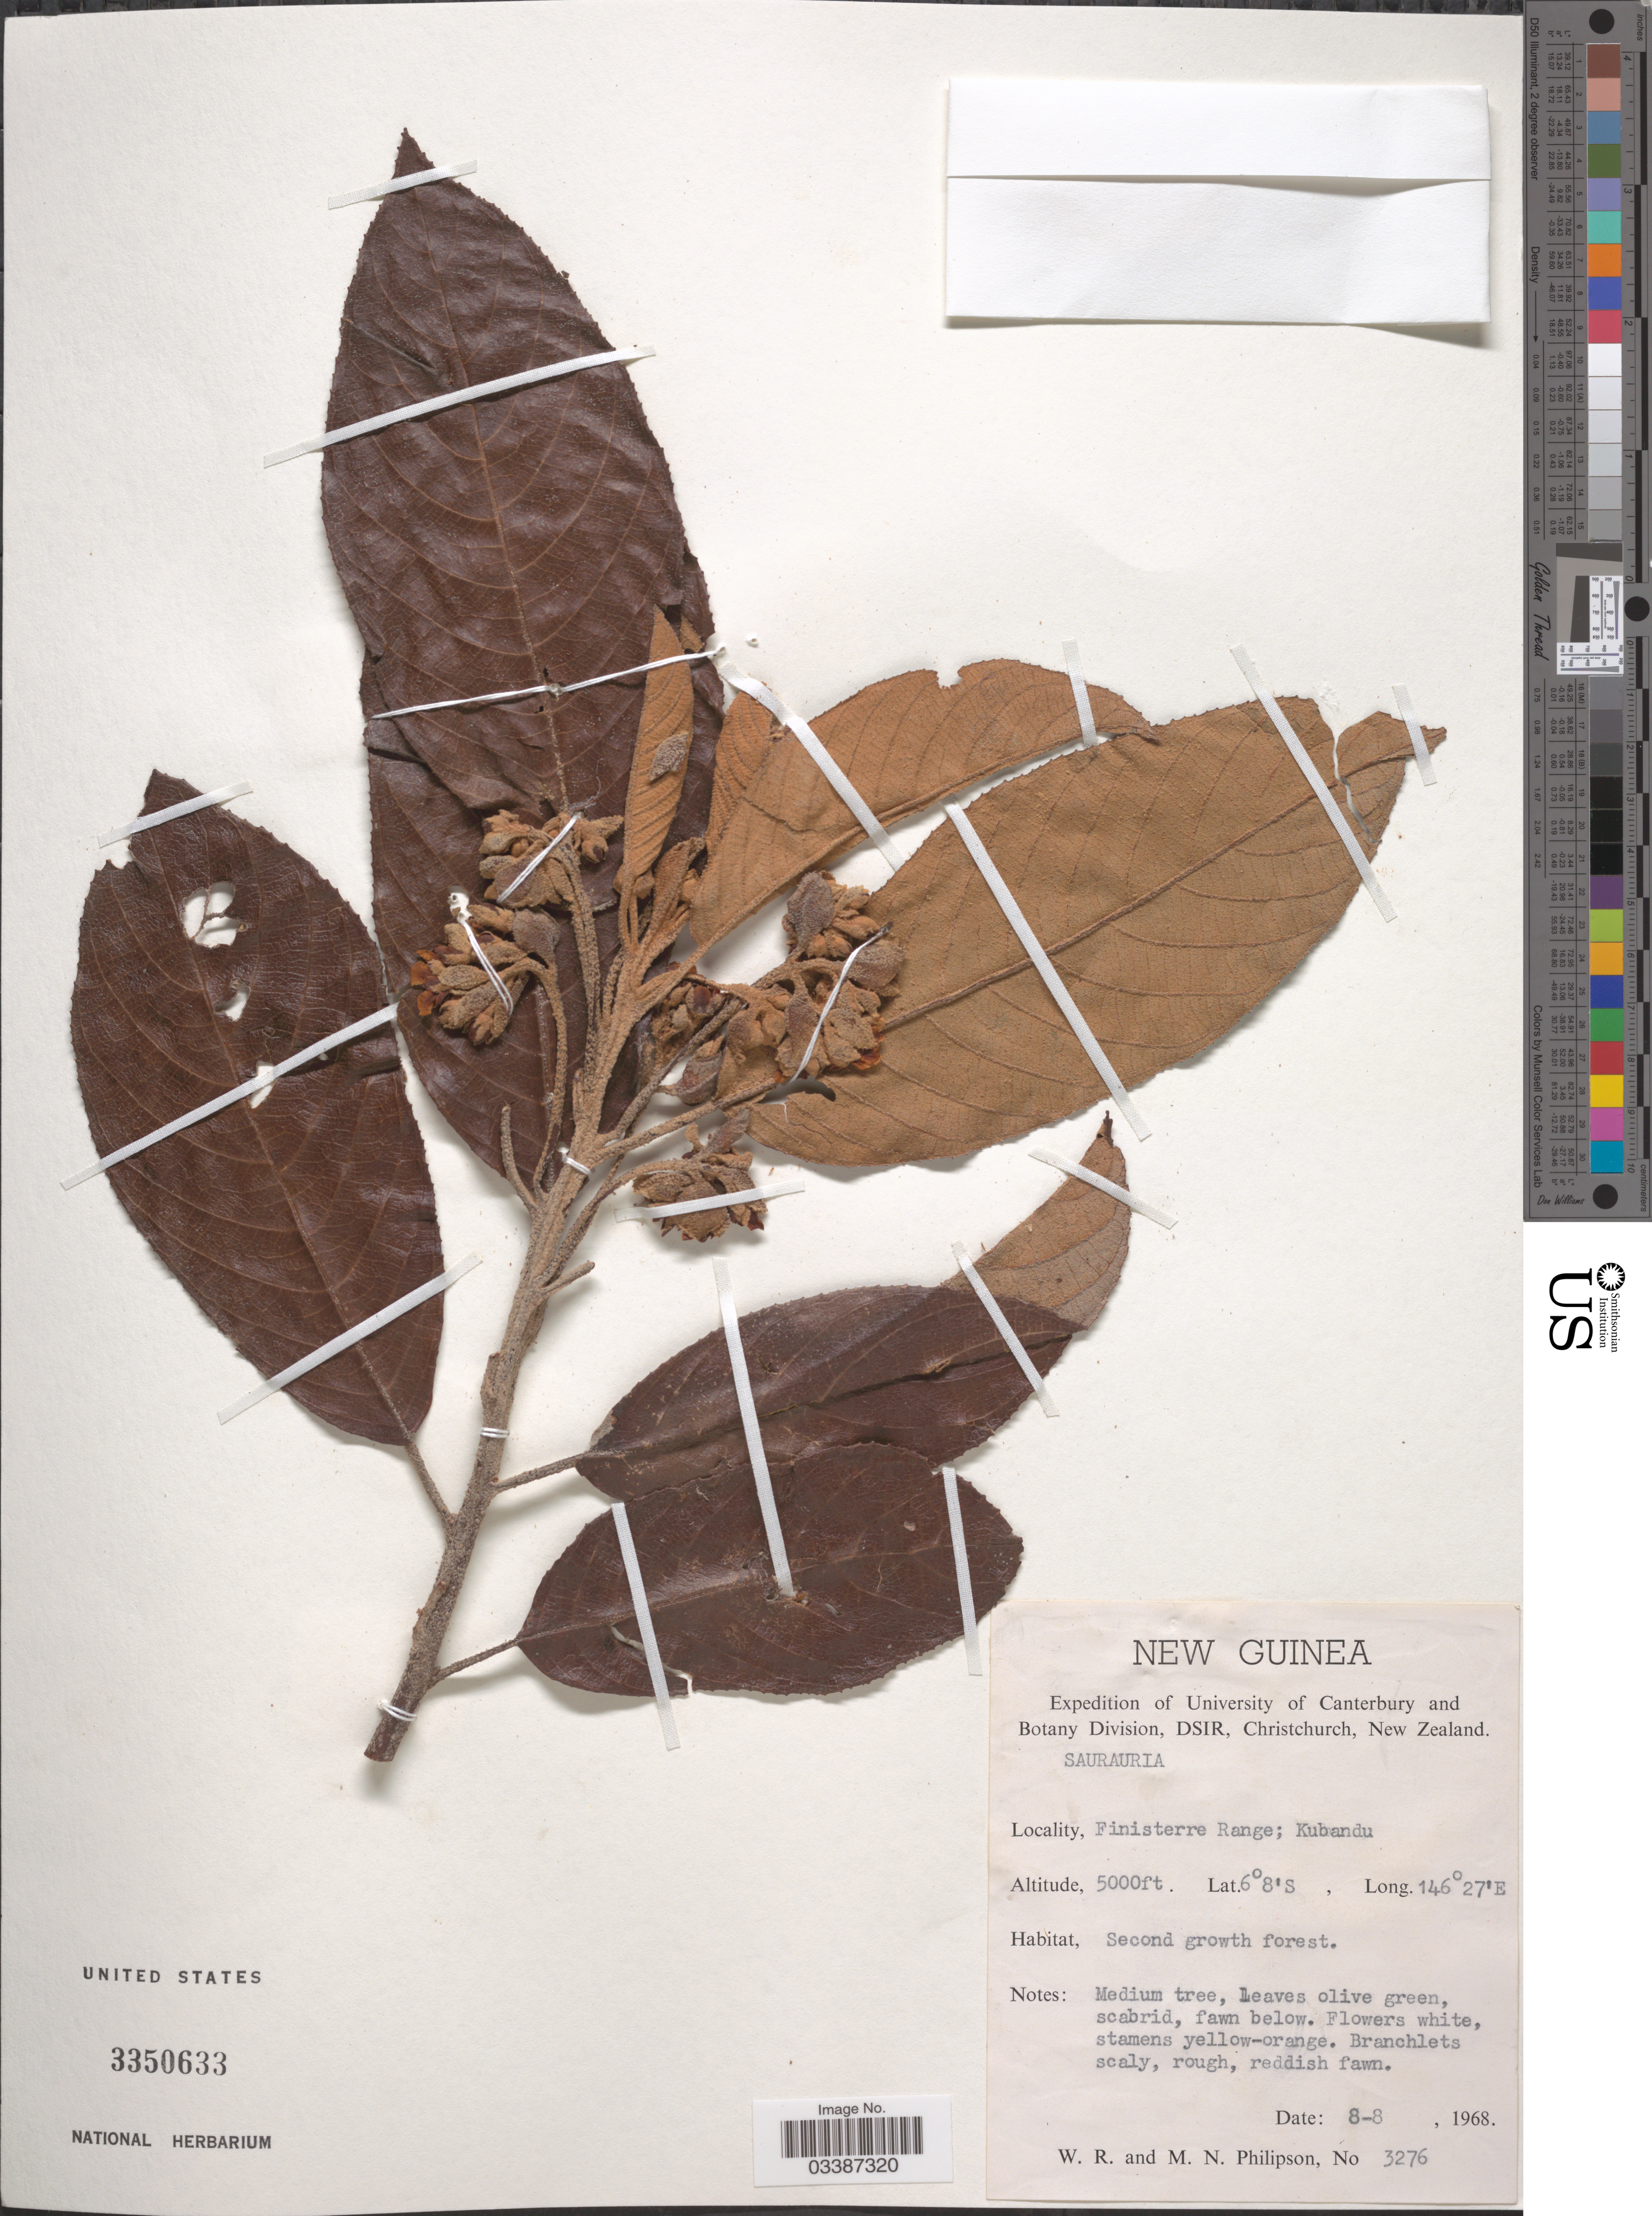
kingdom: Plantae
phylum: Tracheophyta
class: Magnoliopsida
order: Ericales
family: Actinidiaceae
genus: Saurauia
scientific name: Saurauia sp.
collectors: W. R. Philipson & M. Philipson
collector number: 3276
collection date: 1968-08-08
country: Papua New Guinea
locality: New Guinea. Finisterre Range; Kubandu.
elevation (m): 1524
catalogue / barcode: US 3350633